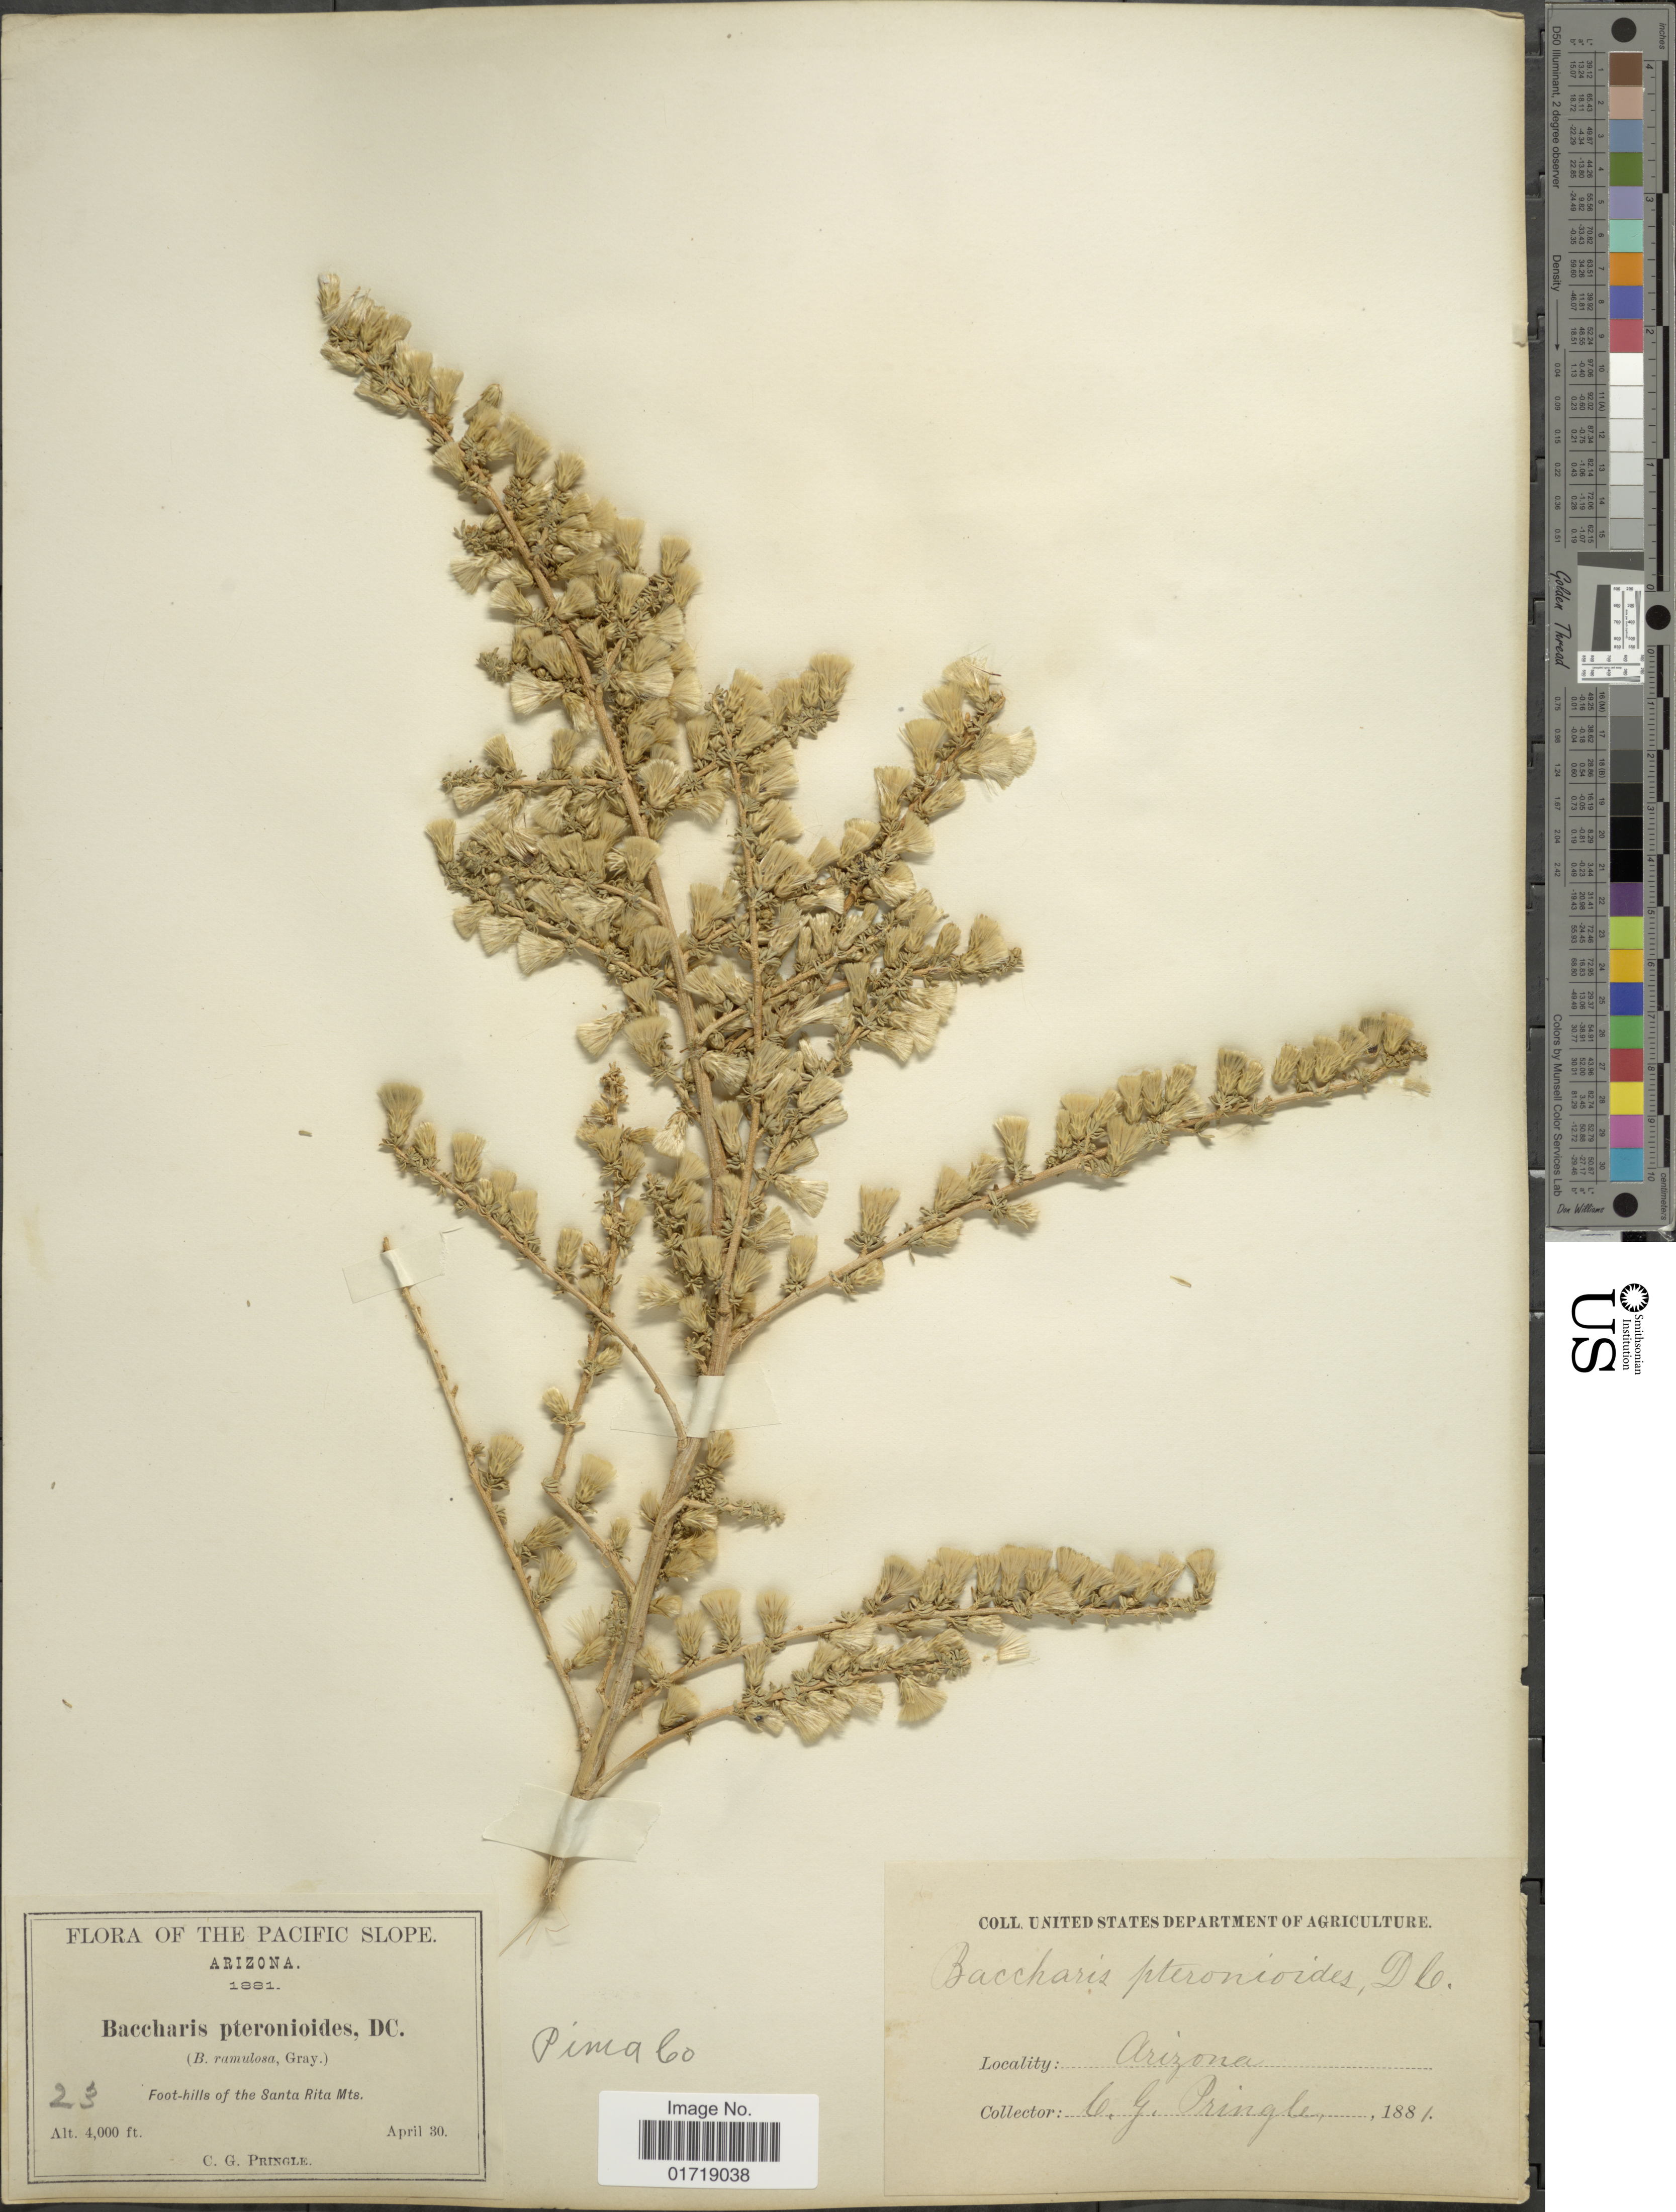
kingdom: Plantae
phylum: Tracheophyta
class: Magnoliopsida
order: Asterales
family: Asteraceae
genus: Baccharis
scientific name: Baccharis pteronioides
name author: DC.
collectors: C. G. Pringle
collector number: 23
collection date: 1881-04-30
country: United States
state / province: Arizona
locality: Foot-hills of the Santa Rita Mts., Pima Co.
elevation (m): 1219